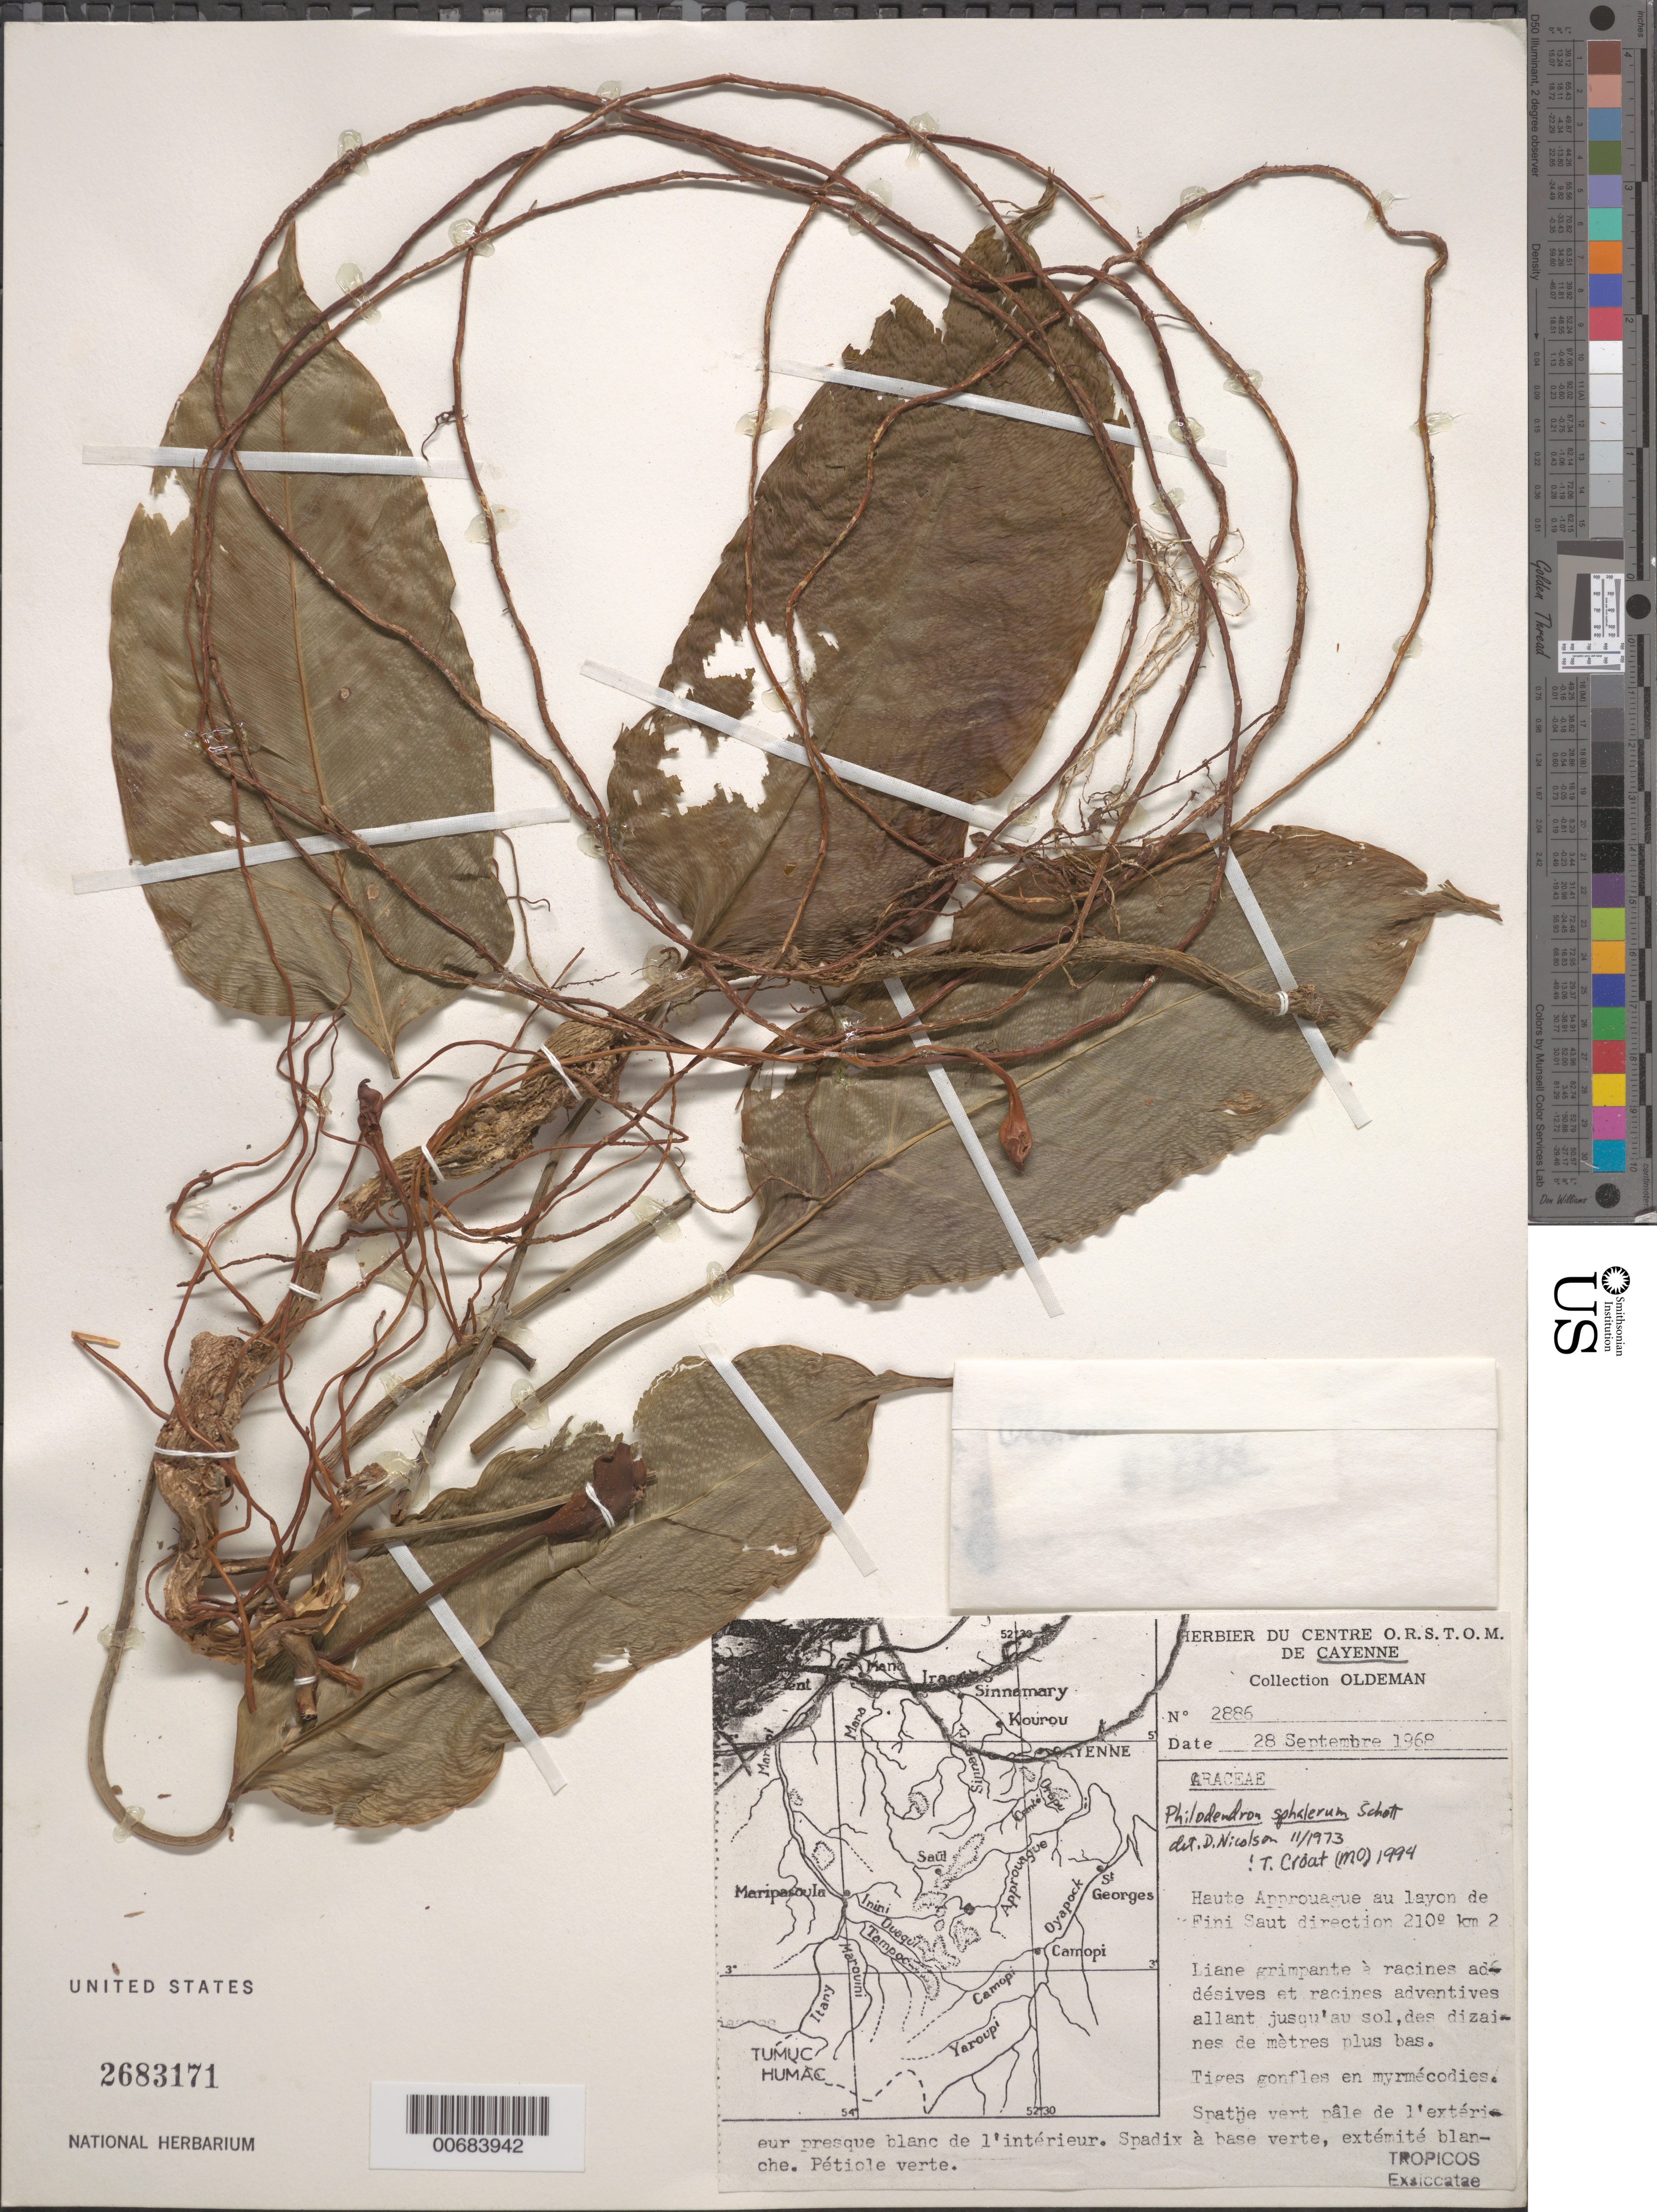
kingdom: Plantae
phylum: Tracheophyta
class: Liliopsida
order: Alismatales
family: Araceae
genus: Philodendron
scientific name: Philodendron sphalerum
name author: Schott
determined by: Croat, Thomas B., Missouri Botanical Garden (MO)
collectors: R. Oldeman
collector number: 2886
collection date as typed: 28-Sep-68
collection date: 1968-09-28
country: French Guiana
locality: Haute Approuague, service path from Fini Saut, direction 210 degrees km 2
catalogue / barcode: US 2683171